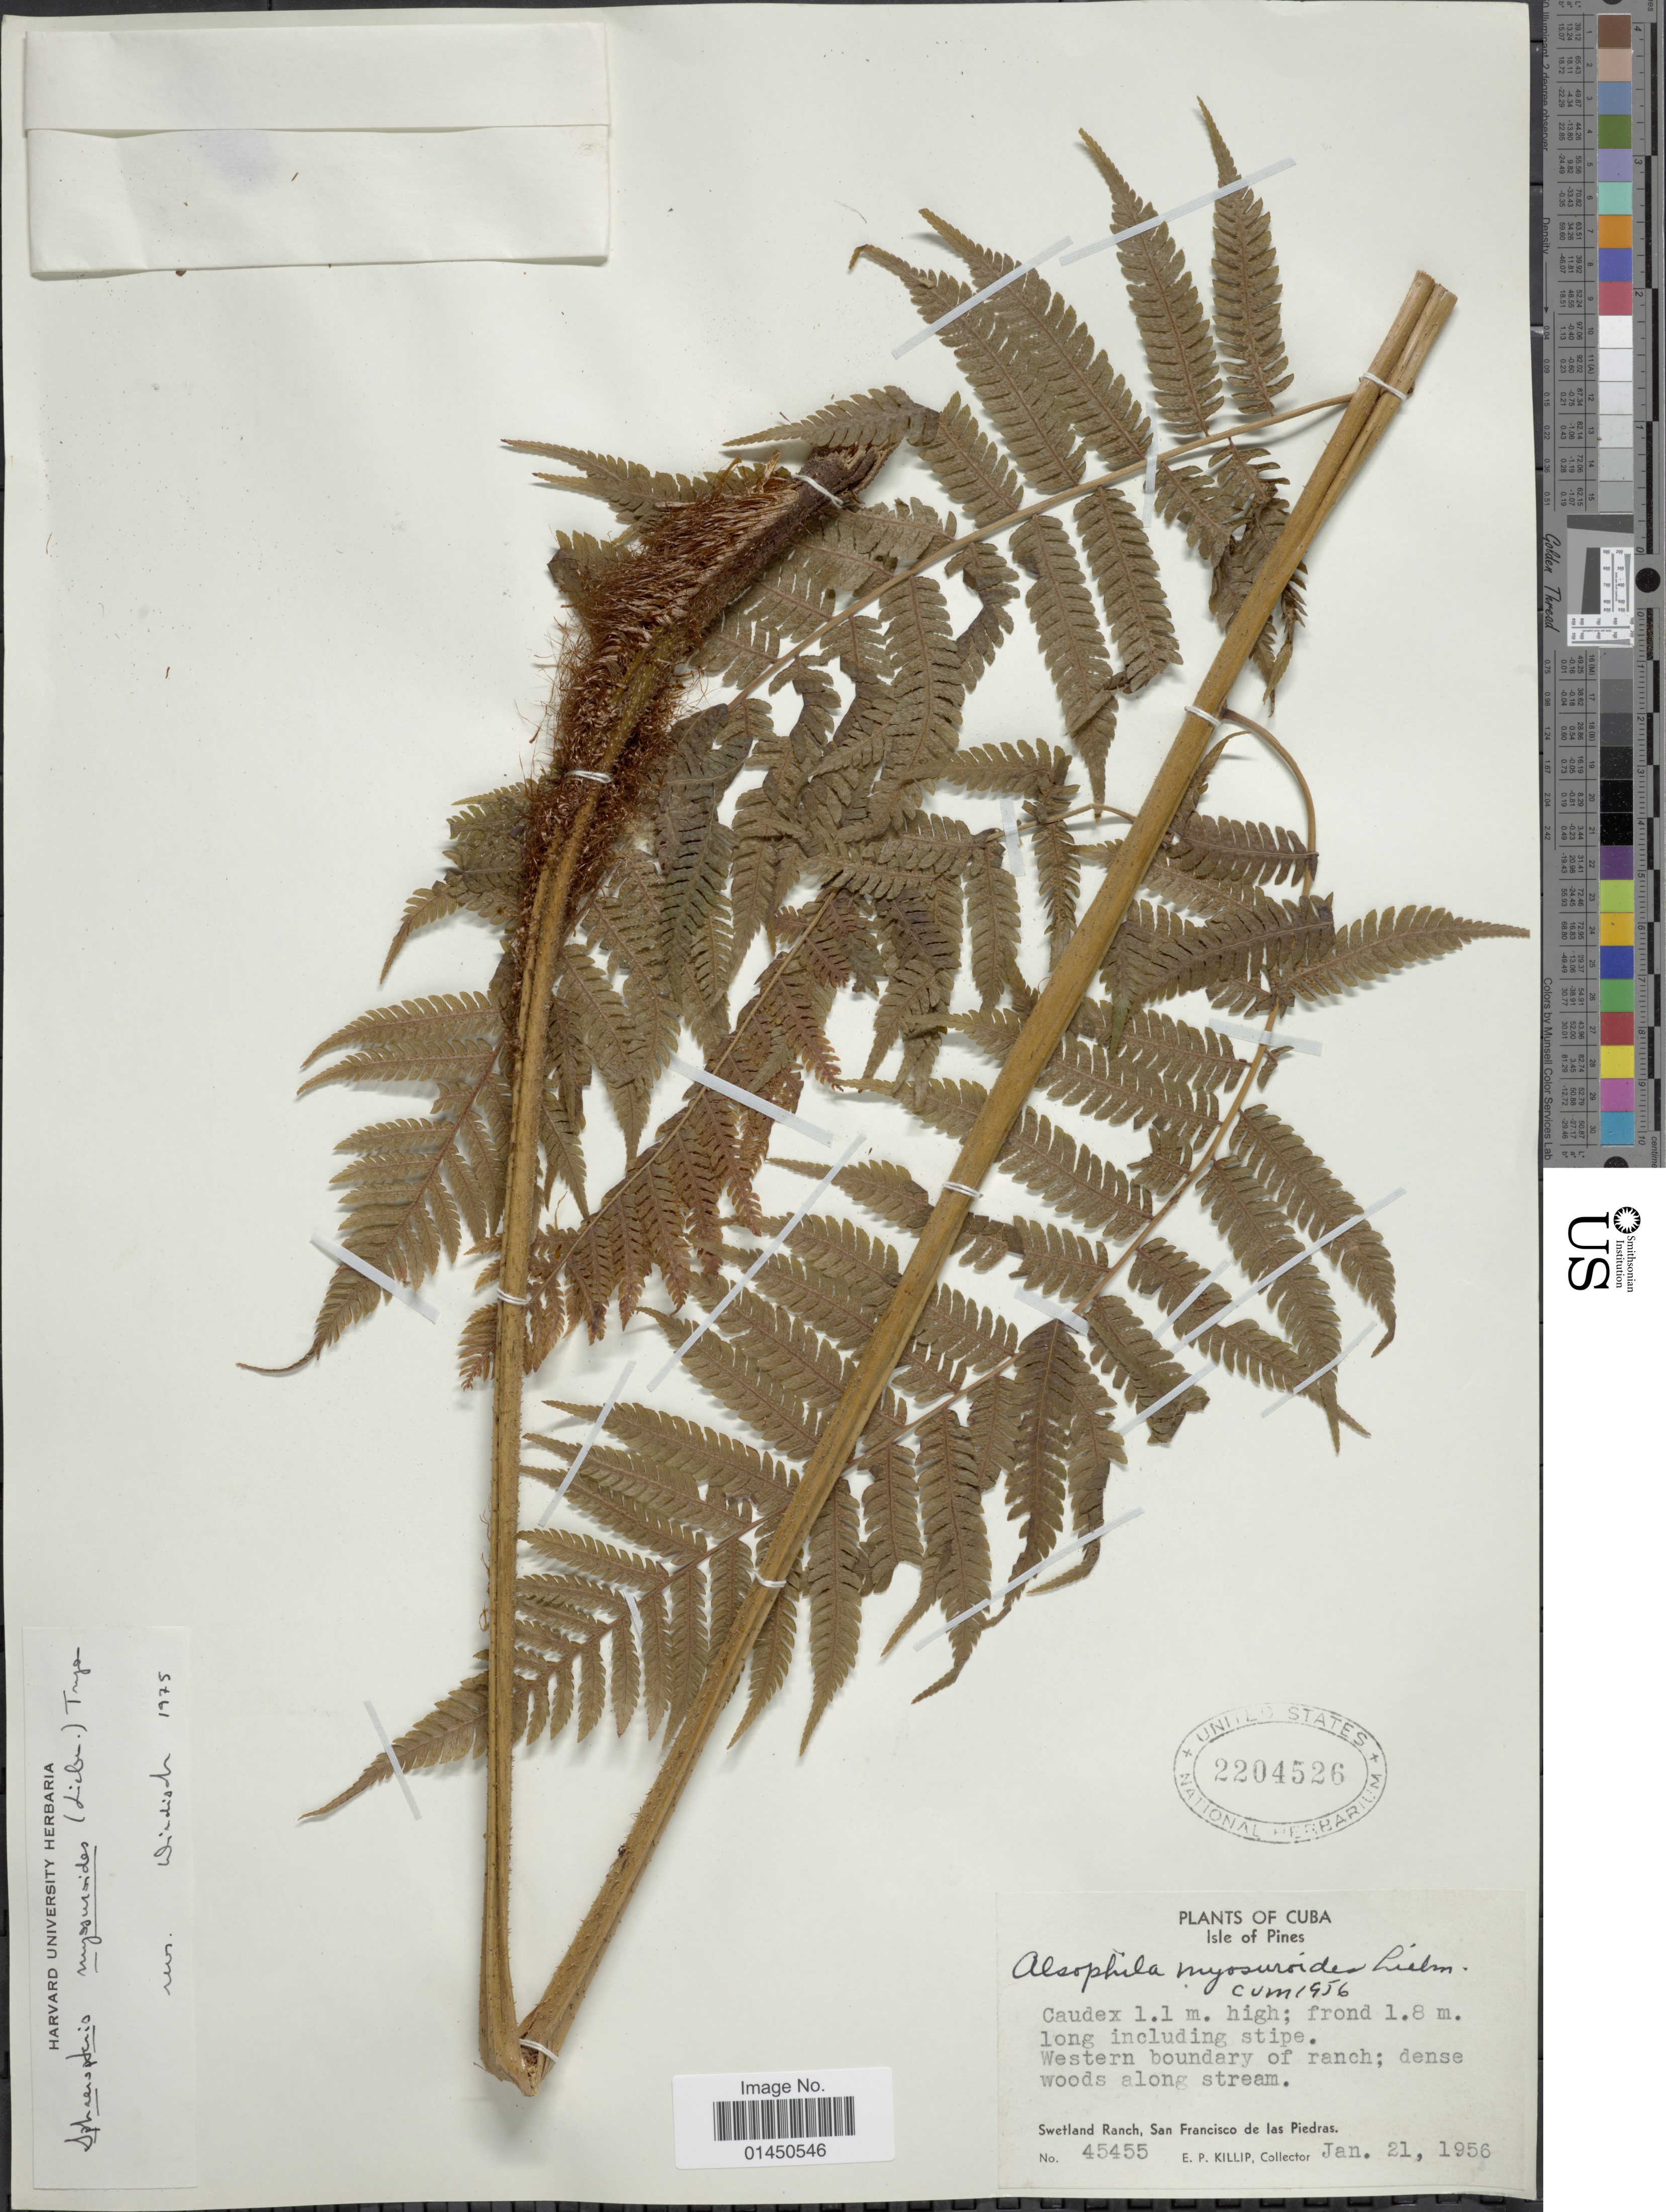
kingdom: Plantae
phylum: Tracheophyta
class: Polypodiopsida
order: Cyatheales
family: Cyatheaceae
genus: Cyathea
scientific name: Cyathea myosuriodes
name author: (Liebm.) Domin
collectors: E. P. Killip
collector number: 45455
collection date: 1956-01-21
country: Cuba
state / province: Isla de la Juventud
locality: Isle of Pines, western boundary of ranch, woods along stream, Swetland Ranch, San Francisco de las Piedras.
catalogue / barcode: US 2204526